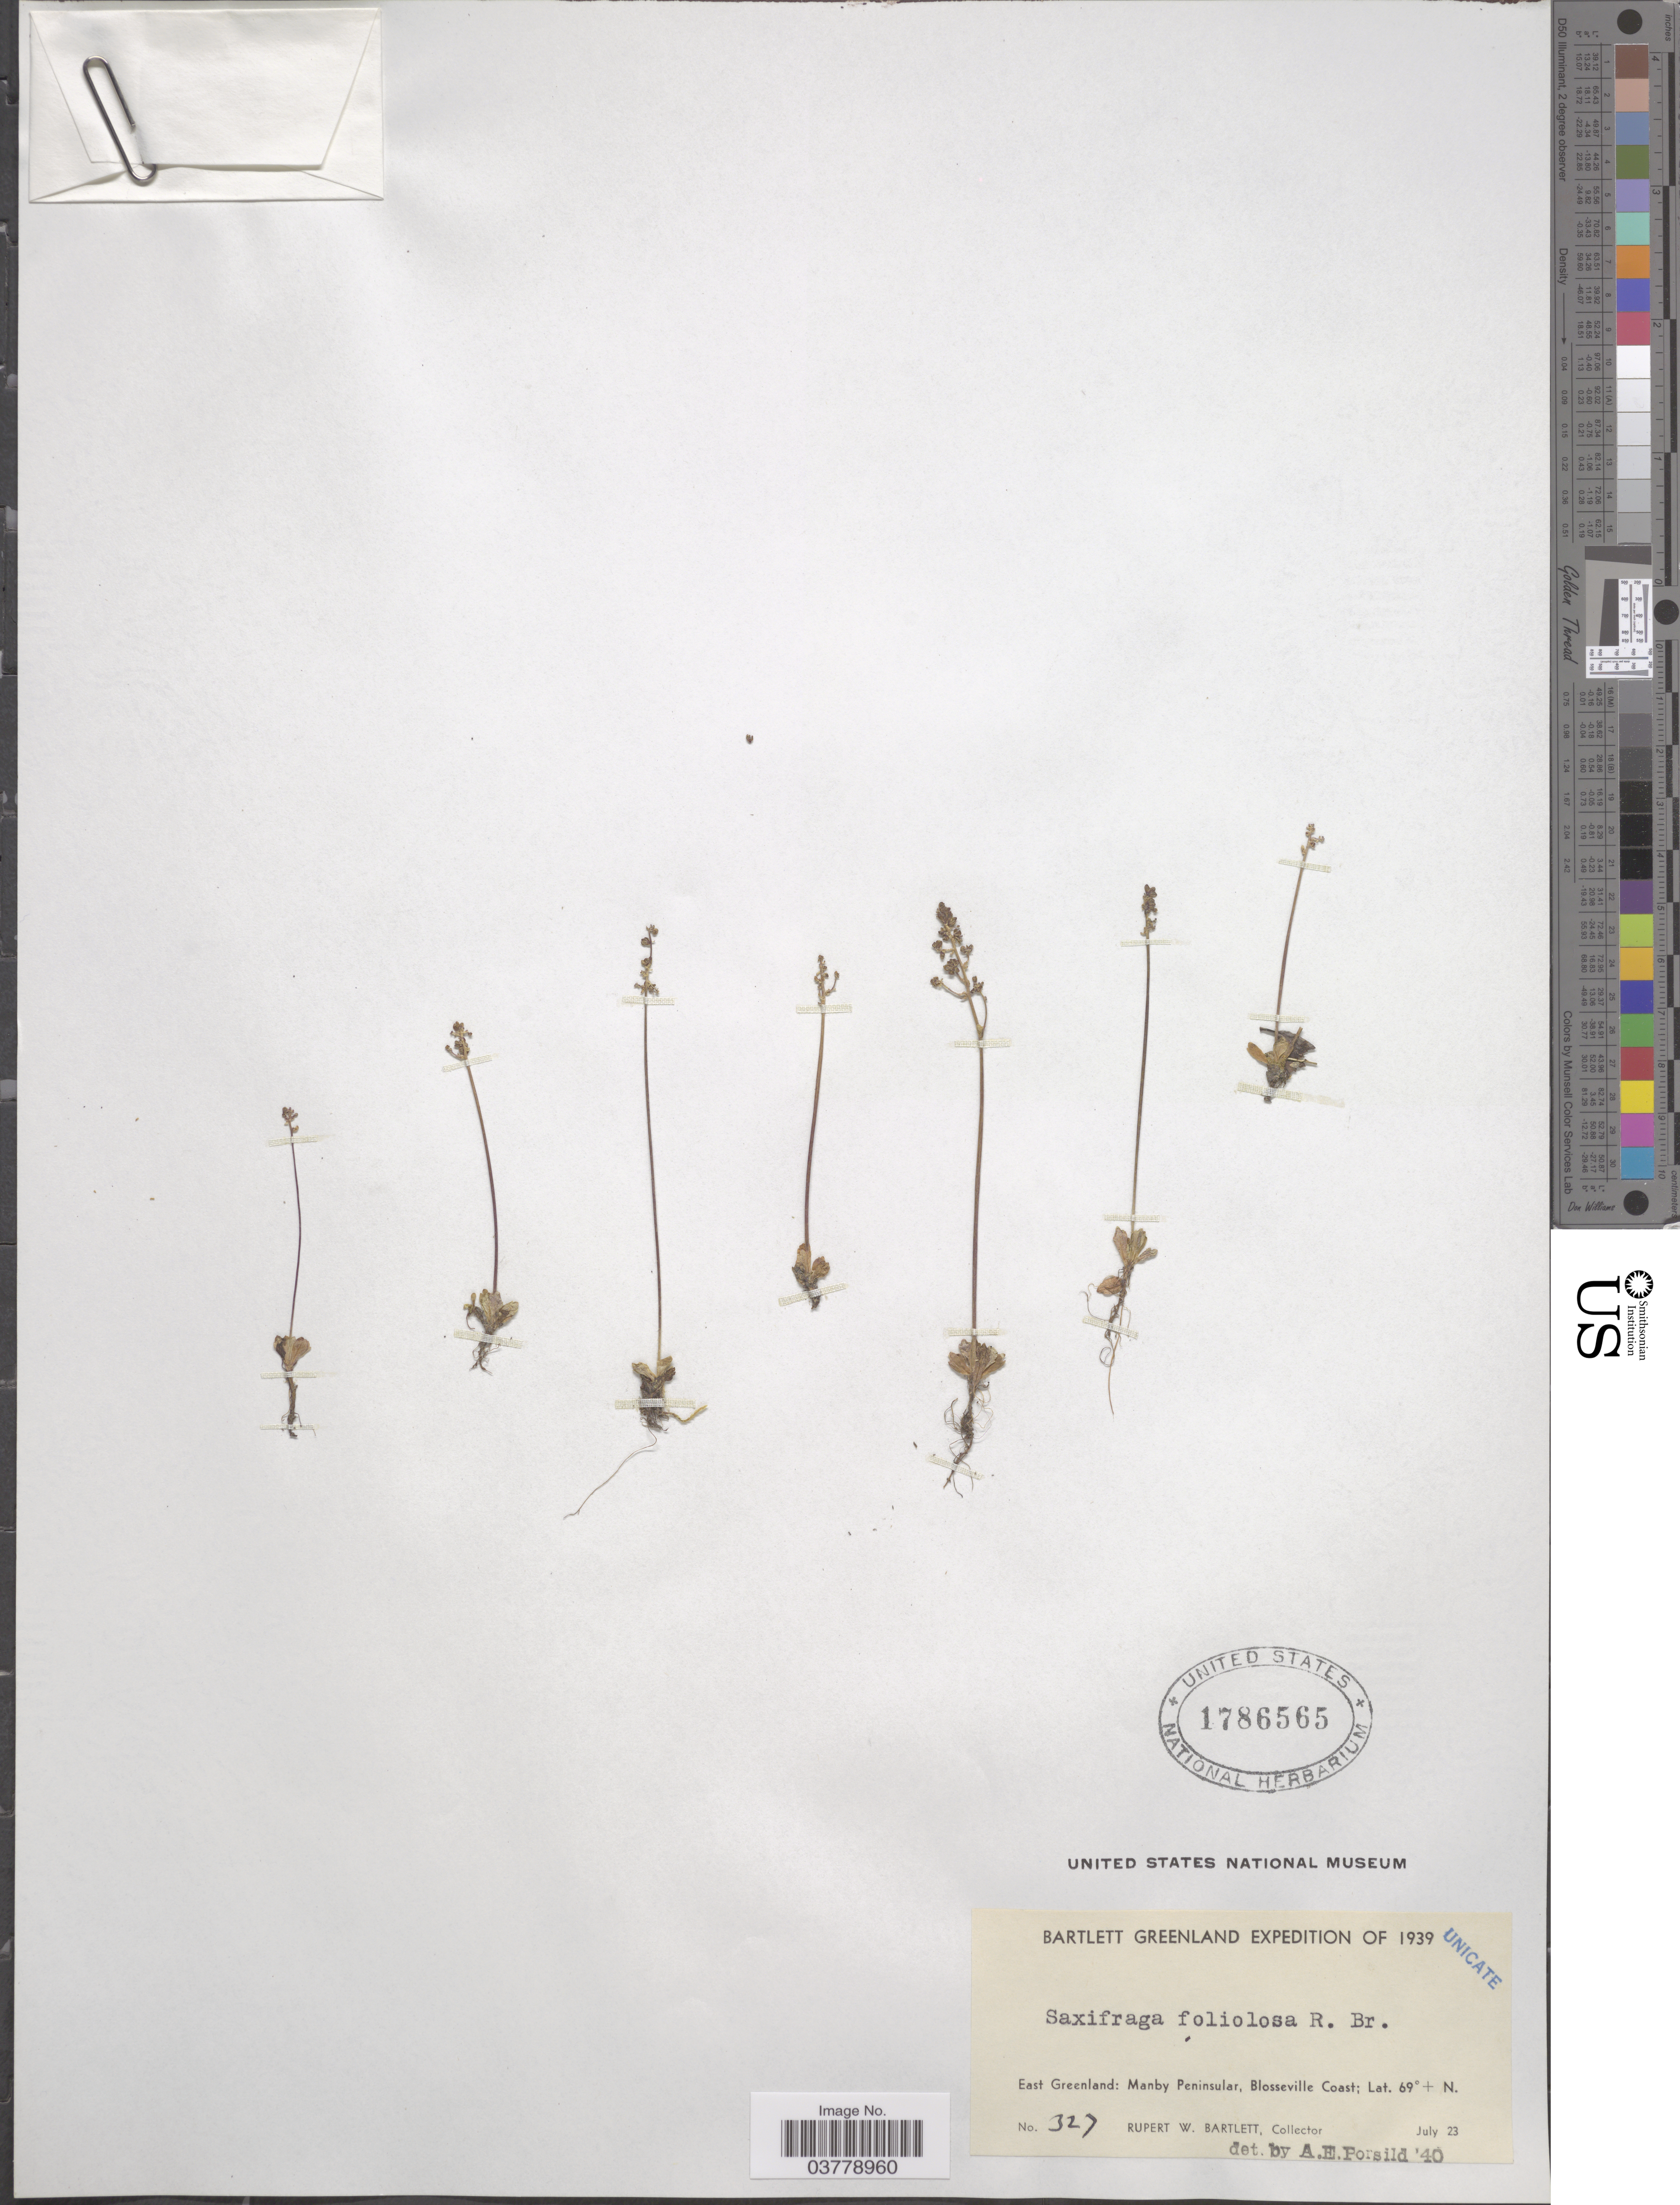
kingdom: Plantae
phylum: Tracheophyta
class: Magnoliopsida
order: Saxifragales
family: Saxifragaceae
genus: Micranthes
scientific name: Micranthes foliolosa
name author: (R. Br.) Gornall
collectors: R. W. Bartlett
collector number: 327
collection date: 1939-07-23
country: Greenland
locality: East Greenland: Manby Peninsular, Blosseville Coast.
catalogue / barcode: US 1786565